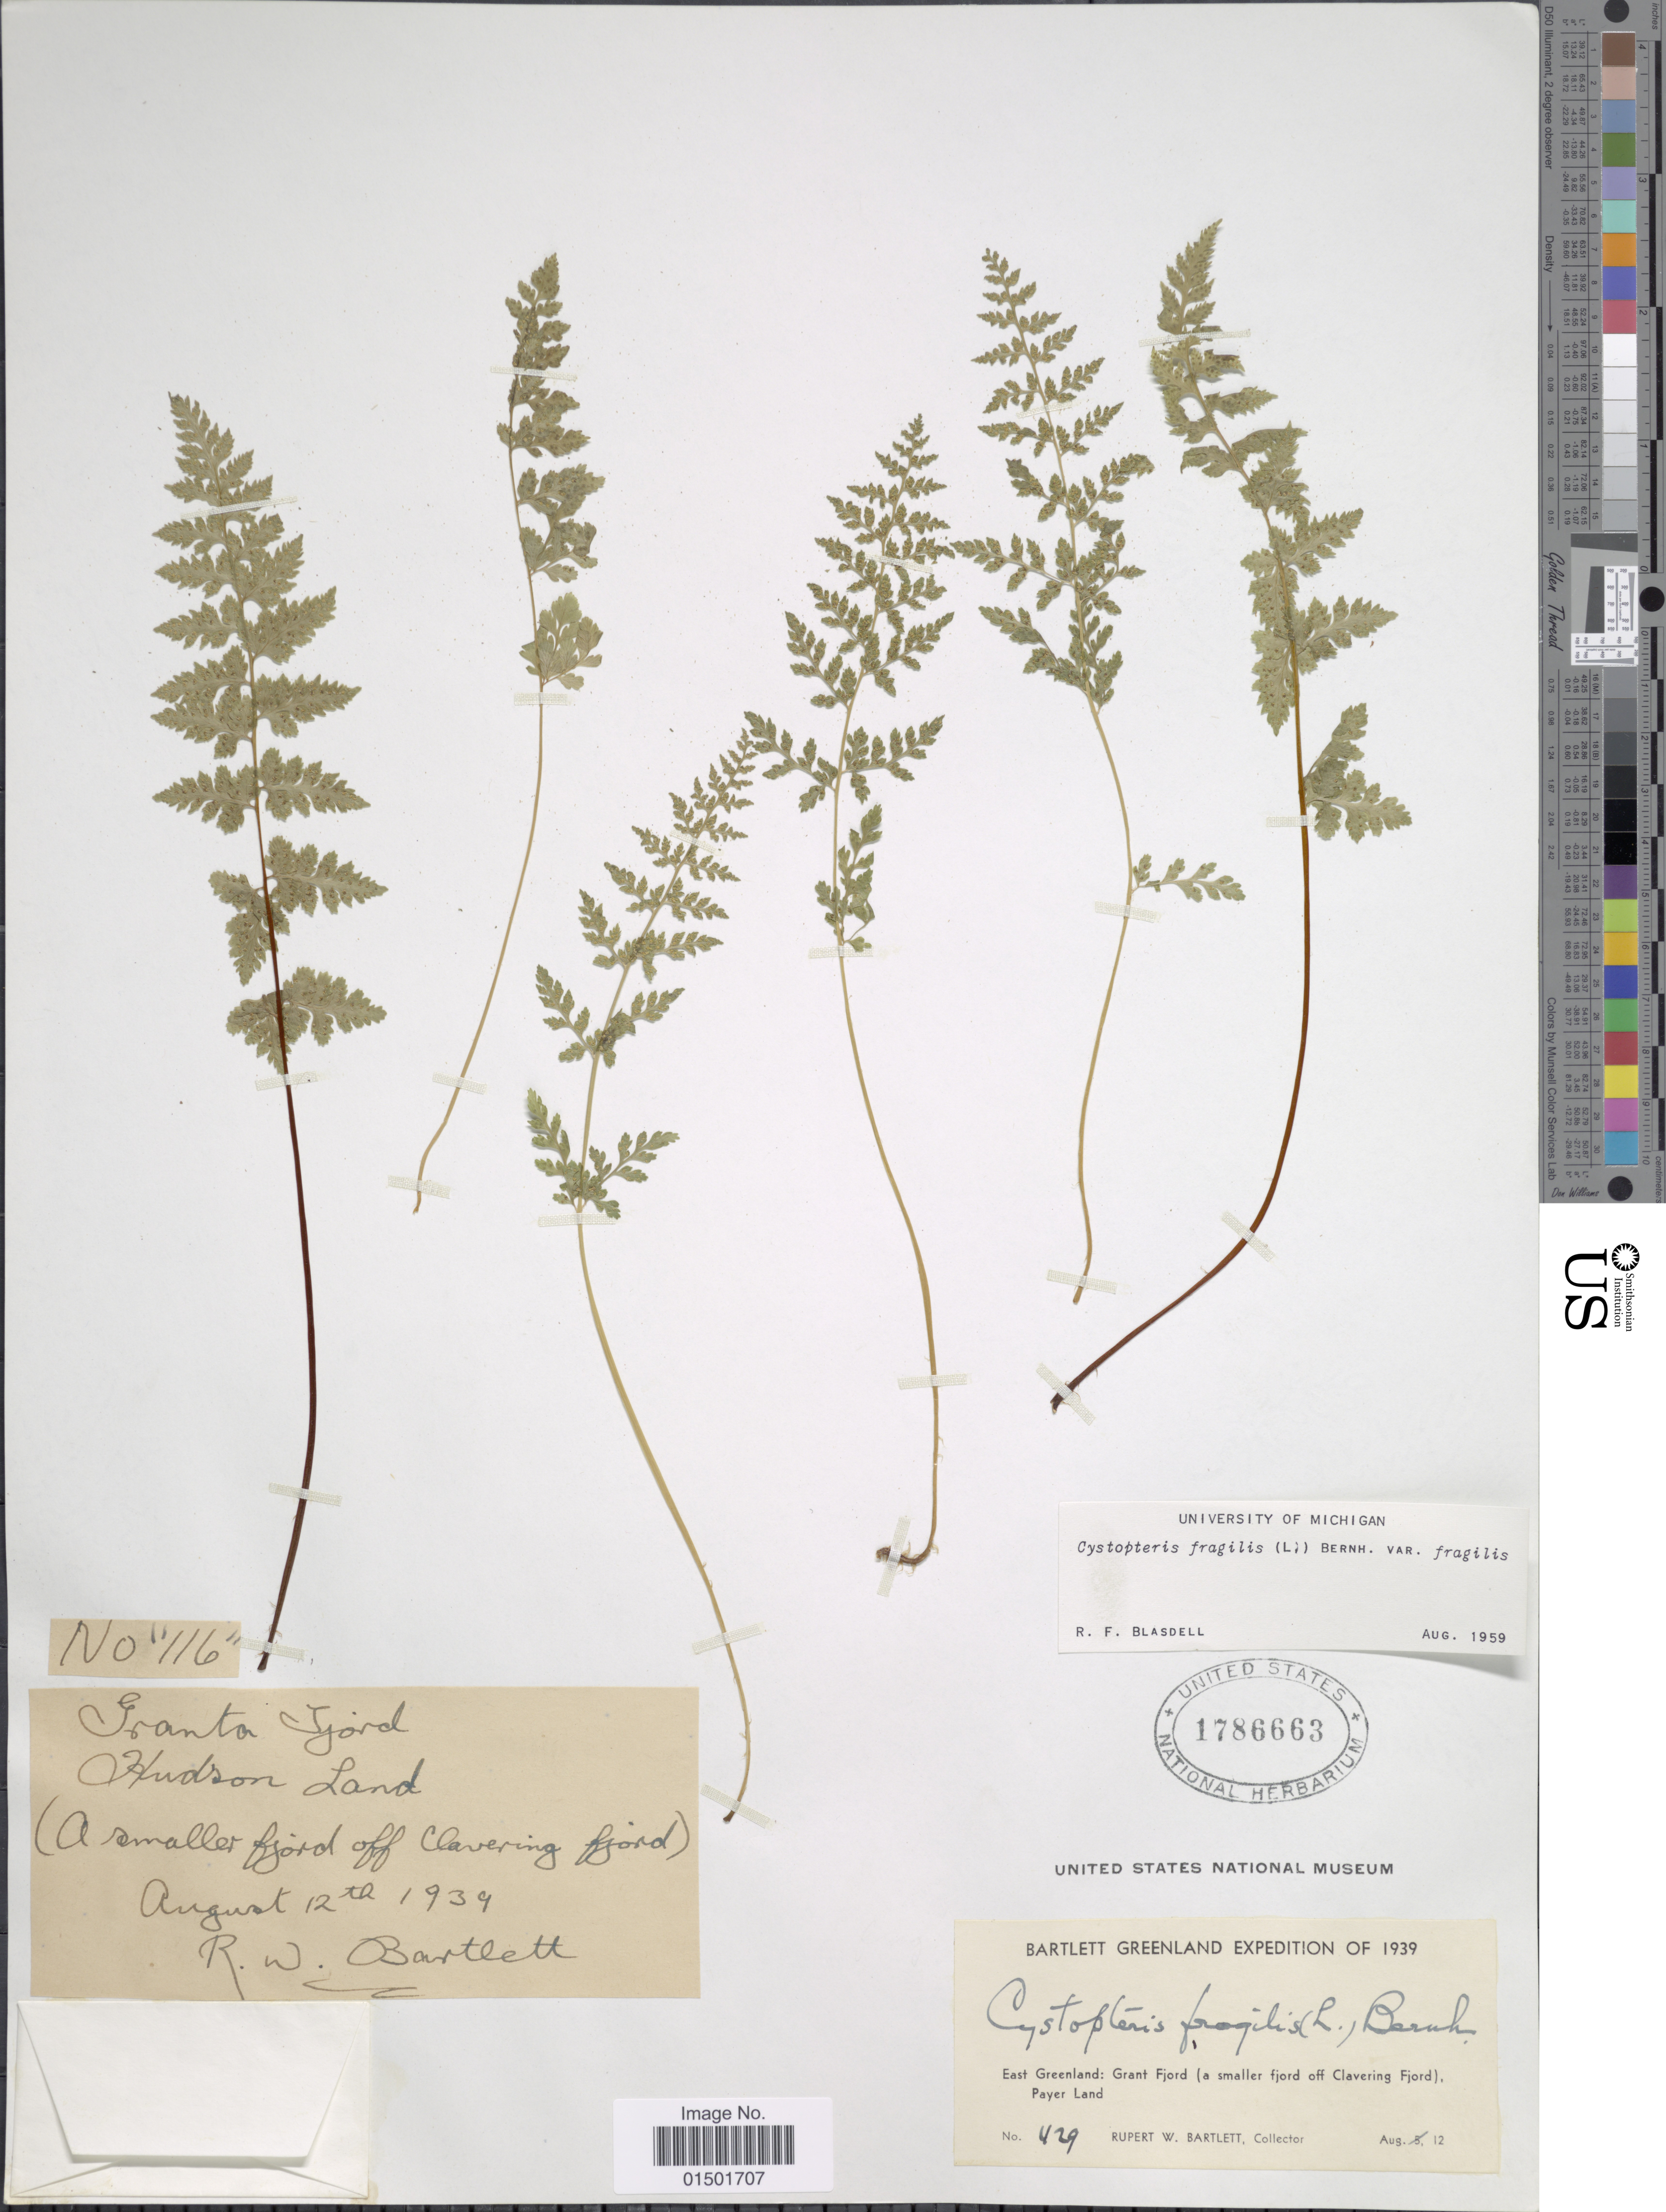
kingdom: Plantae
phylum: Tracheophyta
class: Polypodiopsida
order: Polypodiales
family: Cystopteridaceae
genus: Cystopteris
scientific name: Cystopteris fragilis var. fragilis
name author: (L.) Bernh.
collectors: R. W. Bartlett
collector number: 429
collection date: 1939-08-12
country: Greenland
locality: East Greenland: Grant Fjord (a smaller fjord off Clavering Fjord), Payer Land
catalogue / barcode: US 1786663